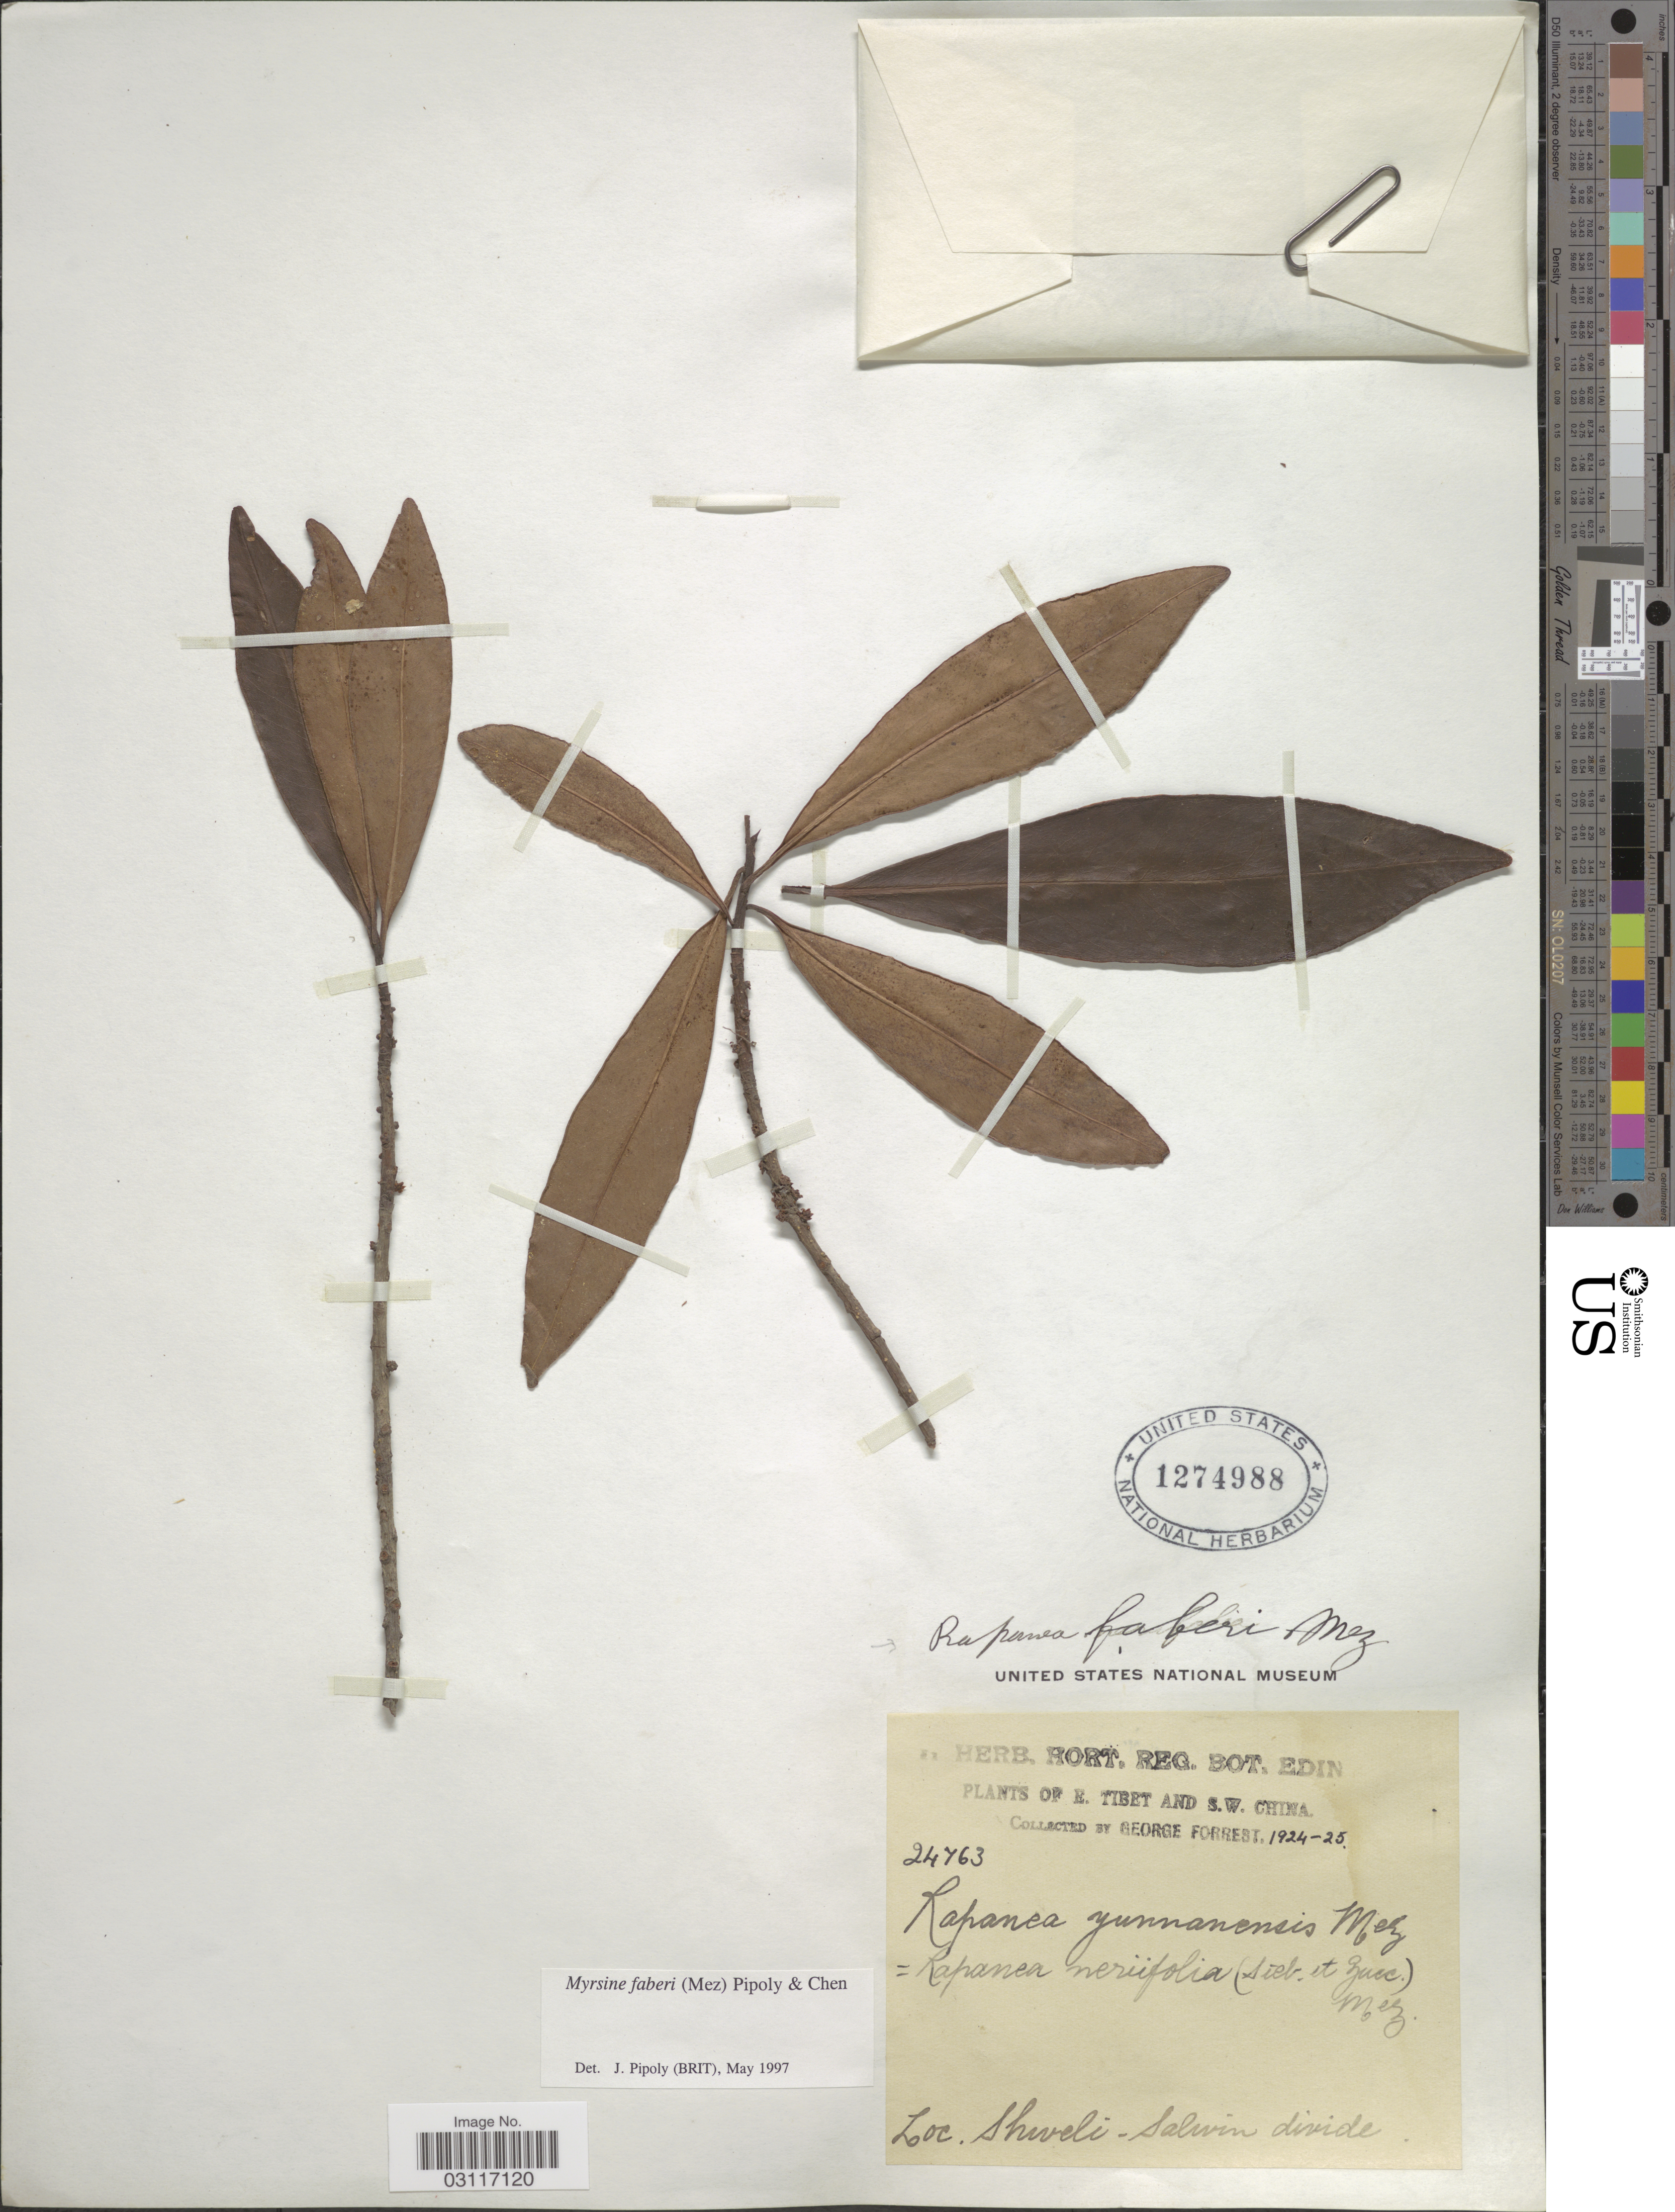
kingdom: Plantae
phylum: Tracheophyta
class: Magnoliopsida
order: Ericales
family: Primulaceae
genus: Myrsine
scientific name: Myrsine faberi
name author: (Mez) Pipoly & C. Chen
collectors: G. Forrest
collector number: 24763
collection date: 1924/1925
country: China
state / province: Xizang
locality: E. Tibet and S.W. China. Shweli-Salwin divide.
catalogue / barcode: US 1274988